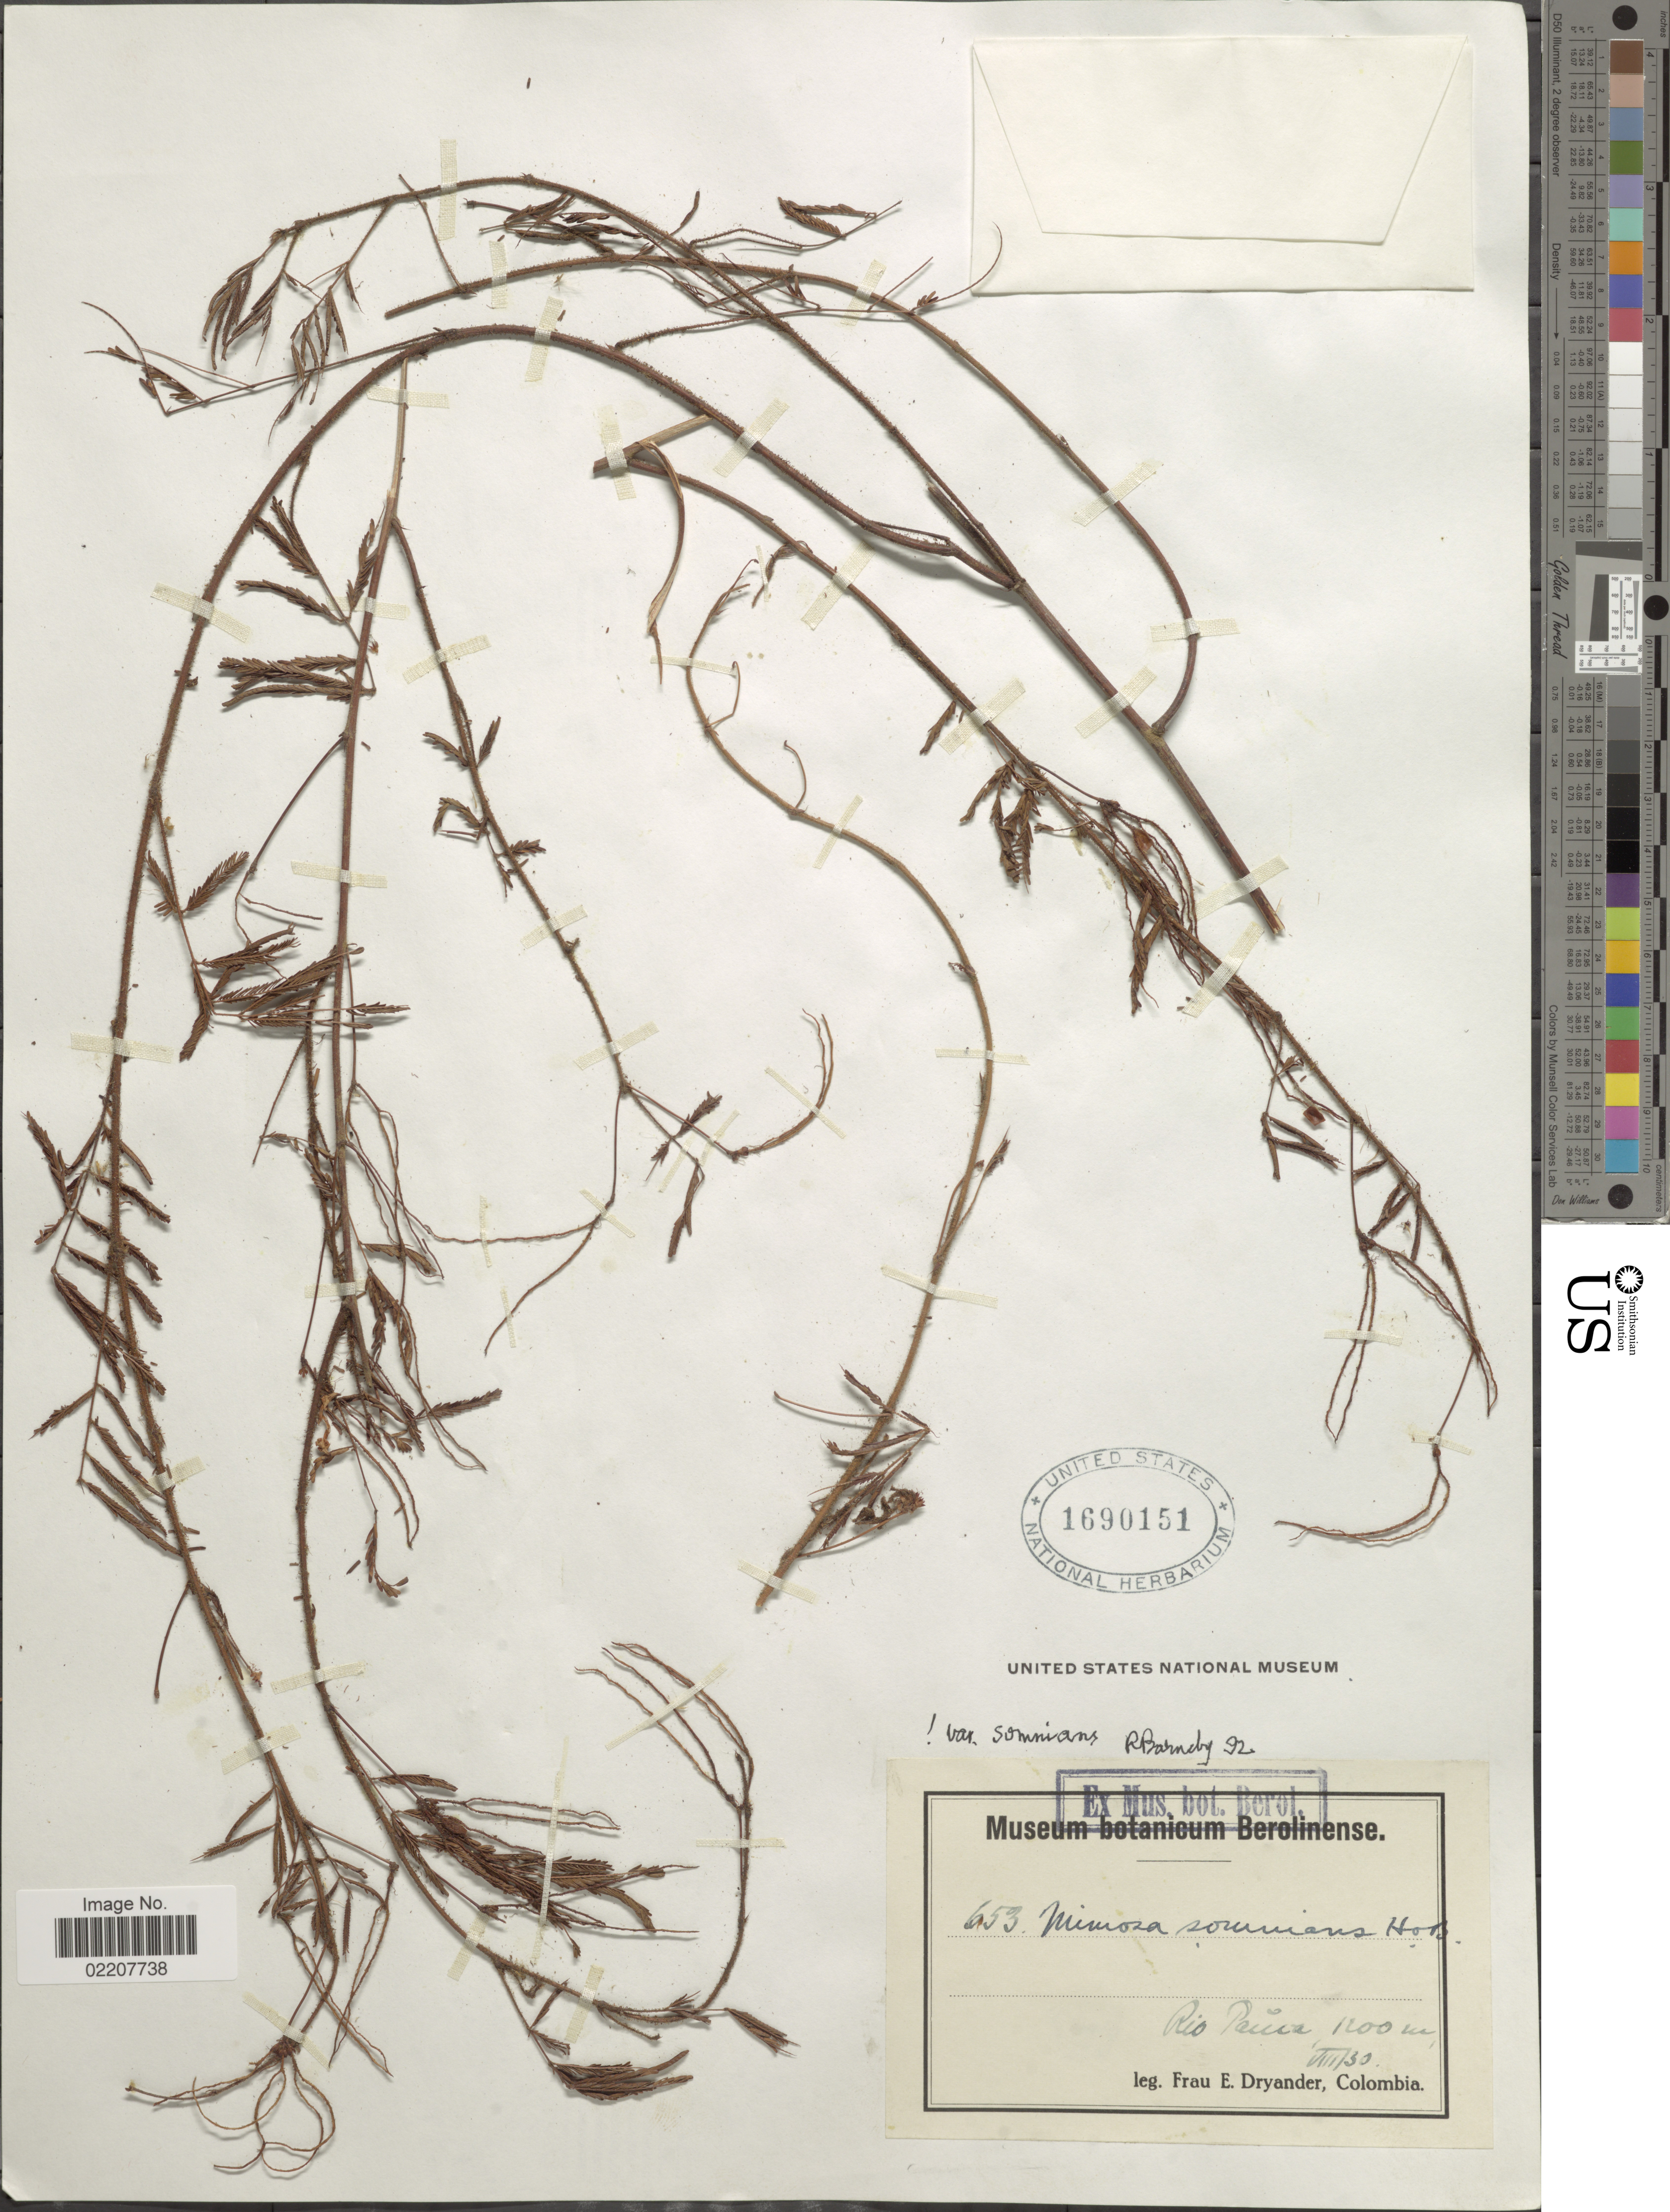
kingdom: Plantae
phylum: Tracheophyta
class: Magnoliopsida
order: Fabales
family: Fabaceae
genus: Mimosa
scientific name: Mimosa somnians var. somnians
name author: Humb. & Bonpl. ex Willd.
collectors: F. Dryander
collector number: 653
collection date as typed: Transcribed d/m/y: /8/30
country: Colombia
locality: Rio Pauca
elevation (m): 1200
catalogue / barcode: US 1690151